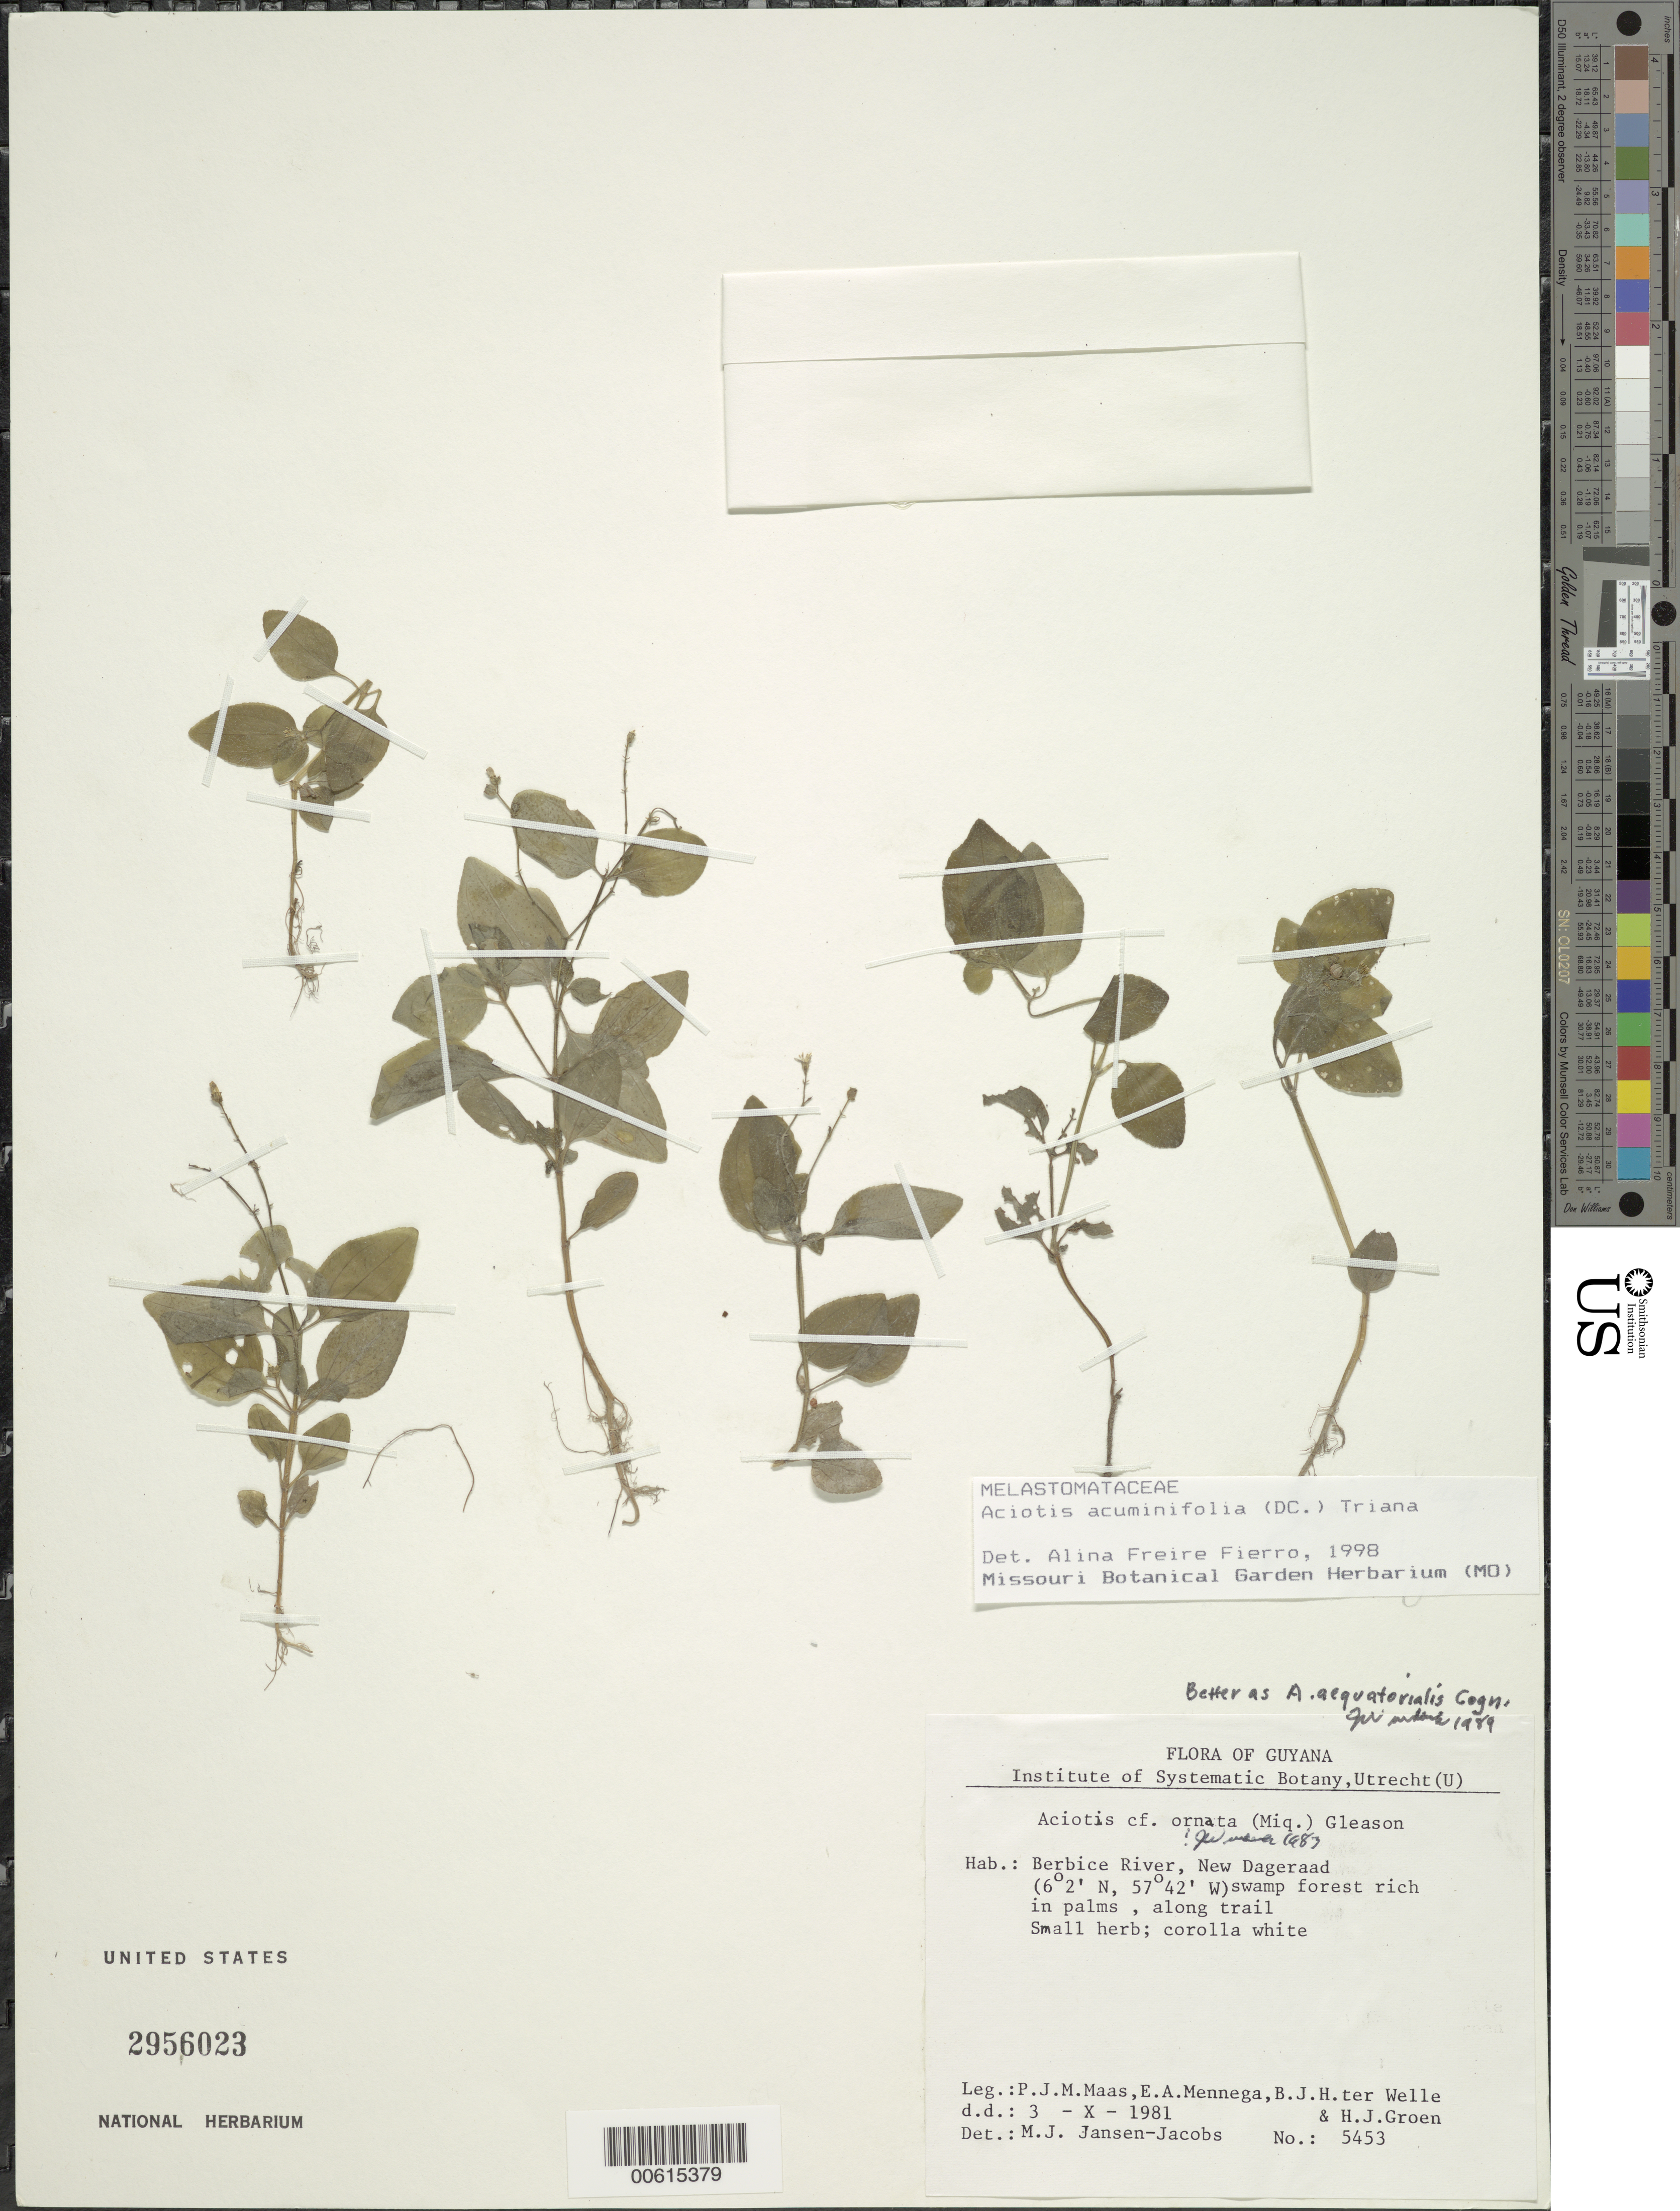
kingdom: Plantae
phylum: Tracheophyta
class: Magnoliopsida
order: Myrtales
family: Melastomataceae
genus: Aciotis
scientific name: Aciotis acuminifolia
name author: (Mart. ex DC.) Triana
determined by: Freire-Fierro, A.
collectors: P. Maas, E. A. Mennega, B. Welle & H. Groen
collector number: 5453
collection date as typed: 3-Oct-81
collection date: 1981-10-03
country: Guyana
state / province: Mahaica-Berbice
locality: Berbice R., New Dageraad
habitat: Swamp forest rich in palms, along trail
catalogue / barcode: US 2956023